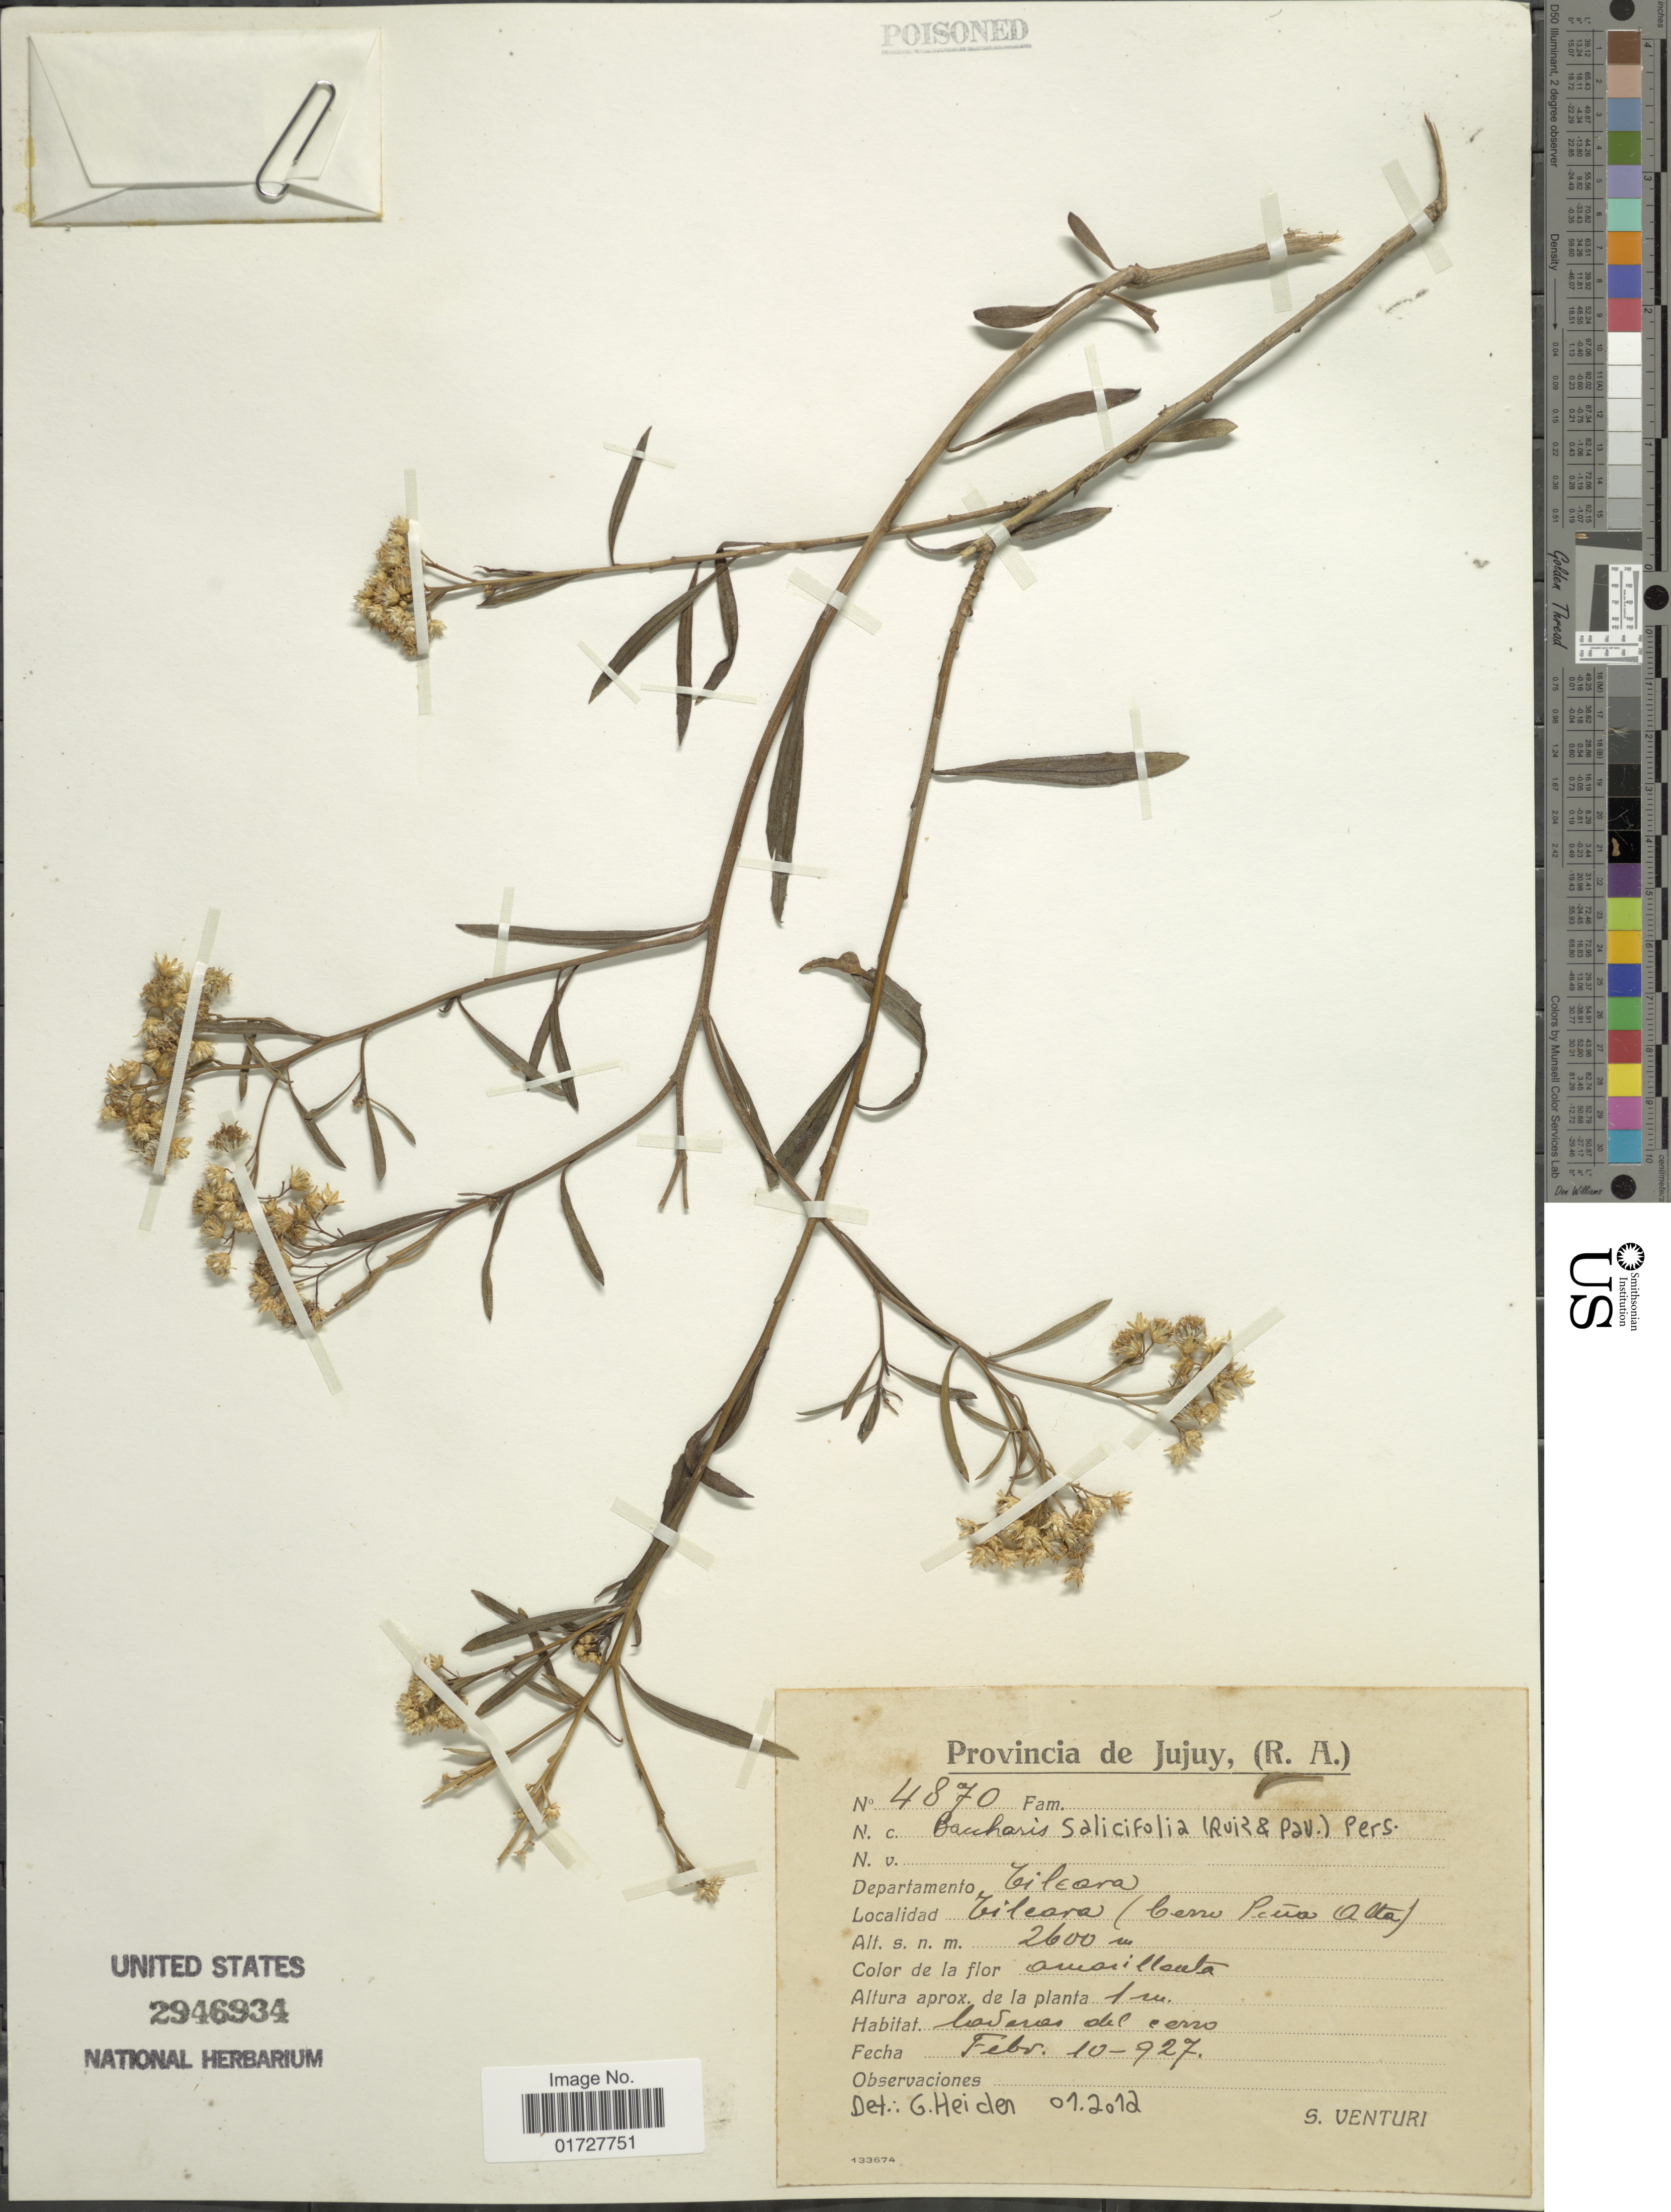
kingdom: Plantae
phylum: Tracheophyta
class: Magnoliopsida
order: Asterales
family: Asteraceae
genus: Baccharis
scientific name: Baccharis salicifolia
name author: (Ruiz & Pav.) Pers.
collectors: S. Venturi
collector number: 4870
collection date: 1927-02-10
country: Argentina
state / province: Jujuy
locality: Departamento Tilcara, Tilcara (Cerro Pena Alta)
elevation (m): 2600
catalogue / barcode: US 2946934